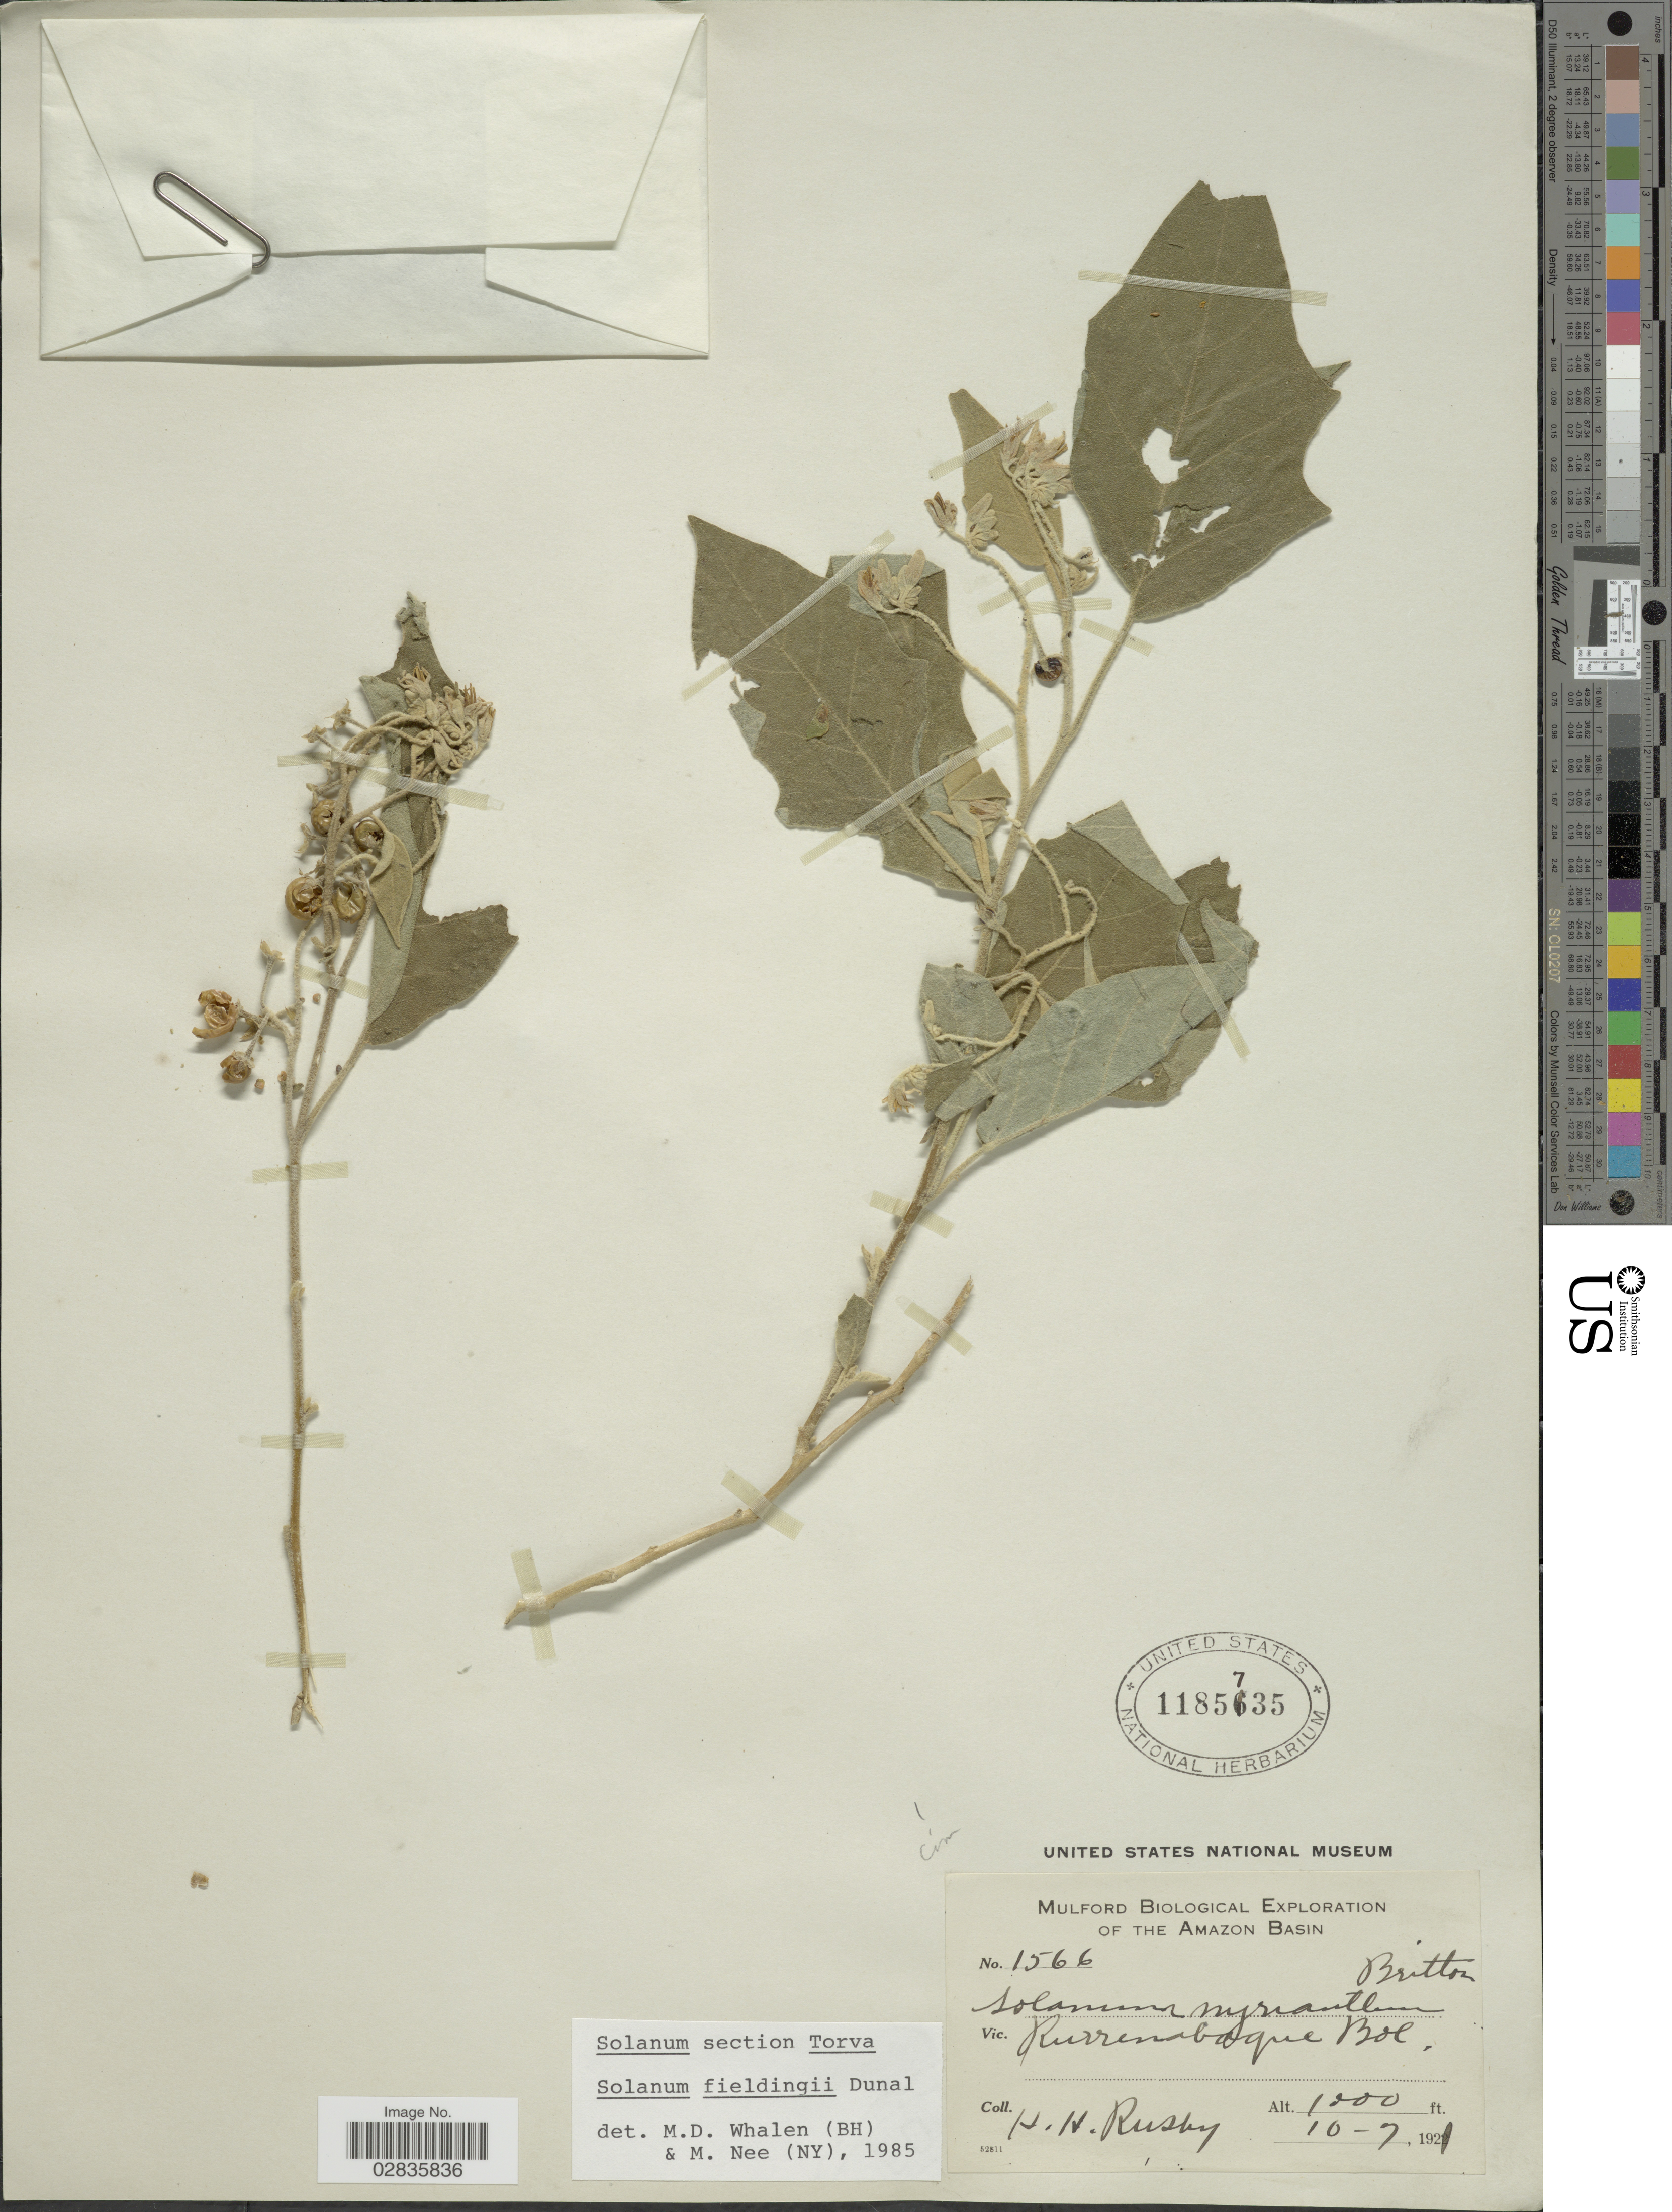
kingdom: Plantae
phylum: Tracheophyta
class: Magnoliopsida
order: Solanales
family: Solanaceae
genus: Solanum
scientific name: Solanum fieldingii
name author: Moric. ex Dunal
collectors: H. H. Rusby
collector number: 1566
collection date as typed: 10-7-1921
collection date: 1921-10-07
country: Bolivia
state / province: Beni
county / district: José Ballivián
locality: Rurrenabaque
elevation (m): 305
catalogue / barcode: US 1185735